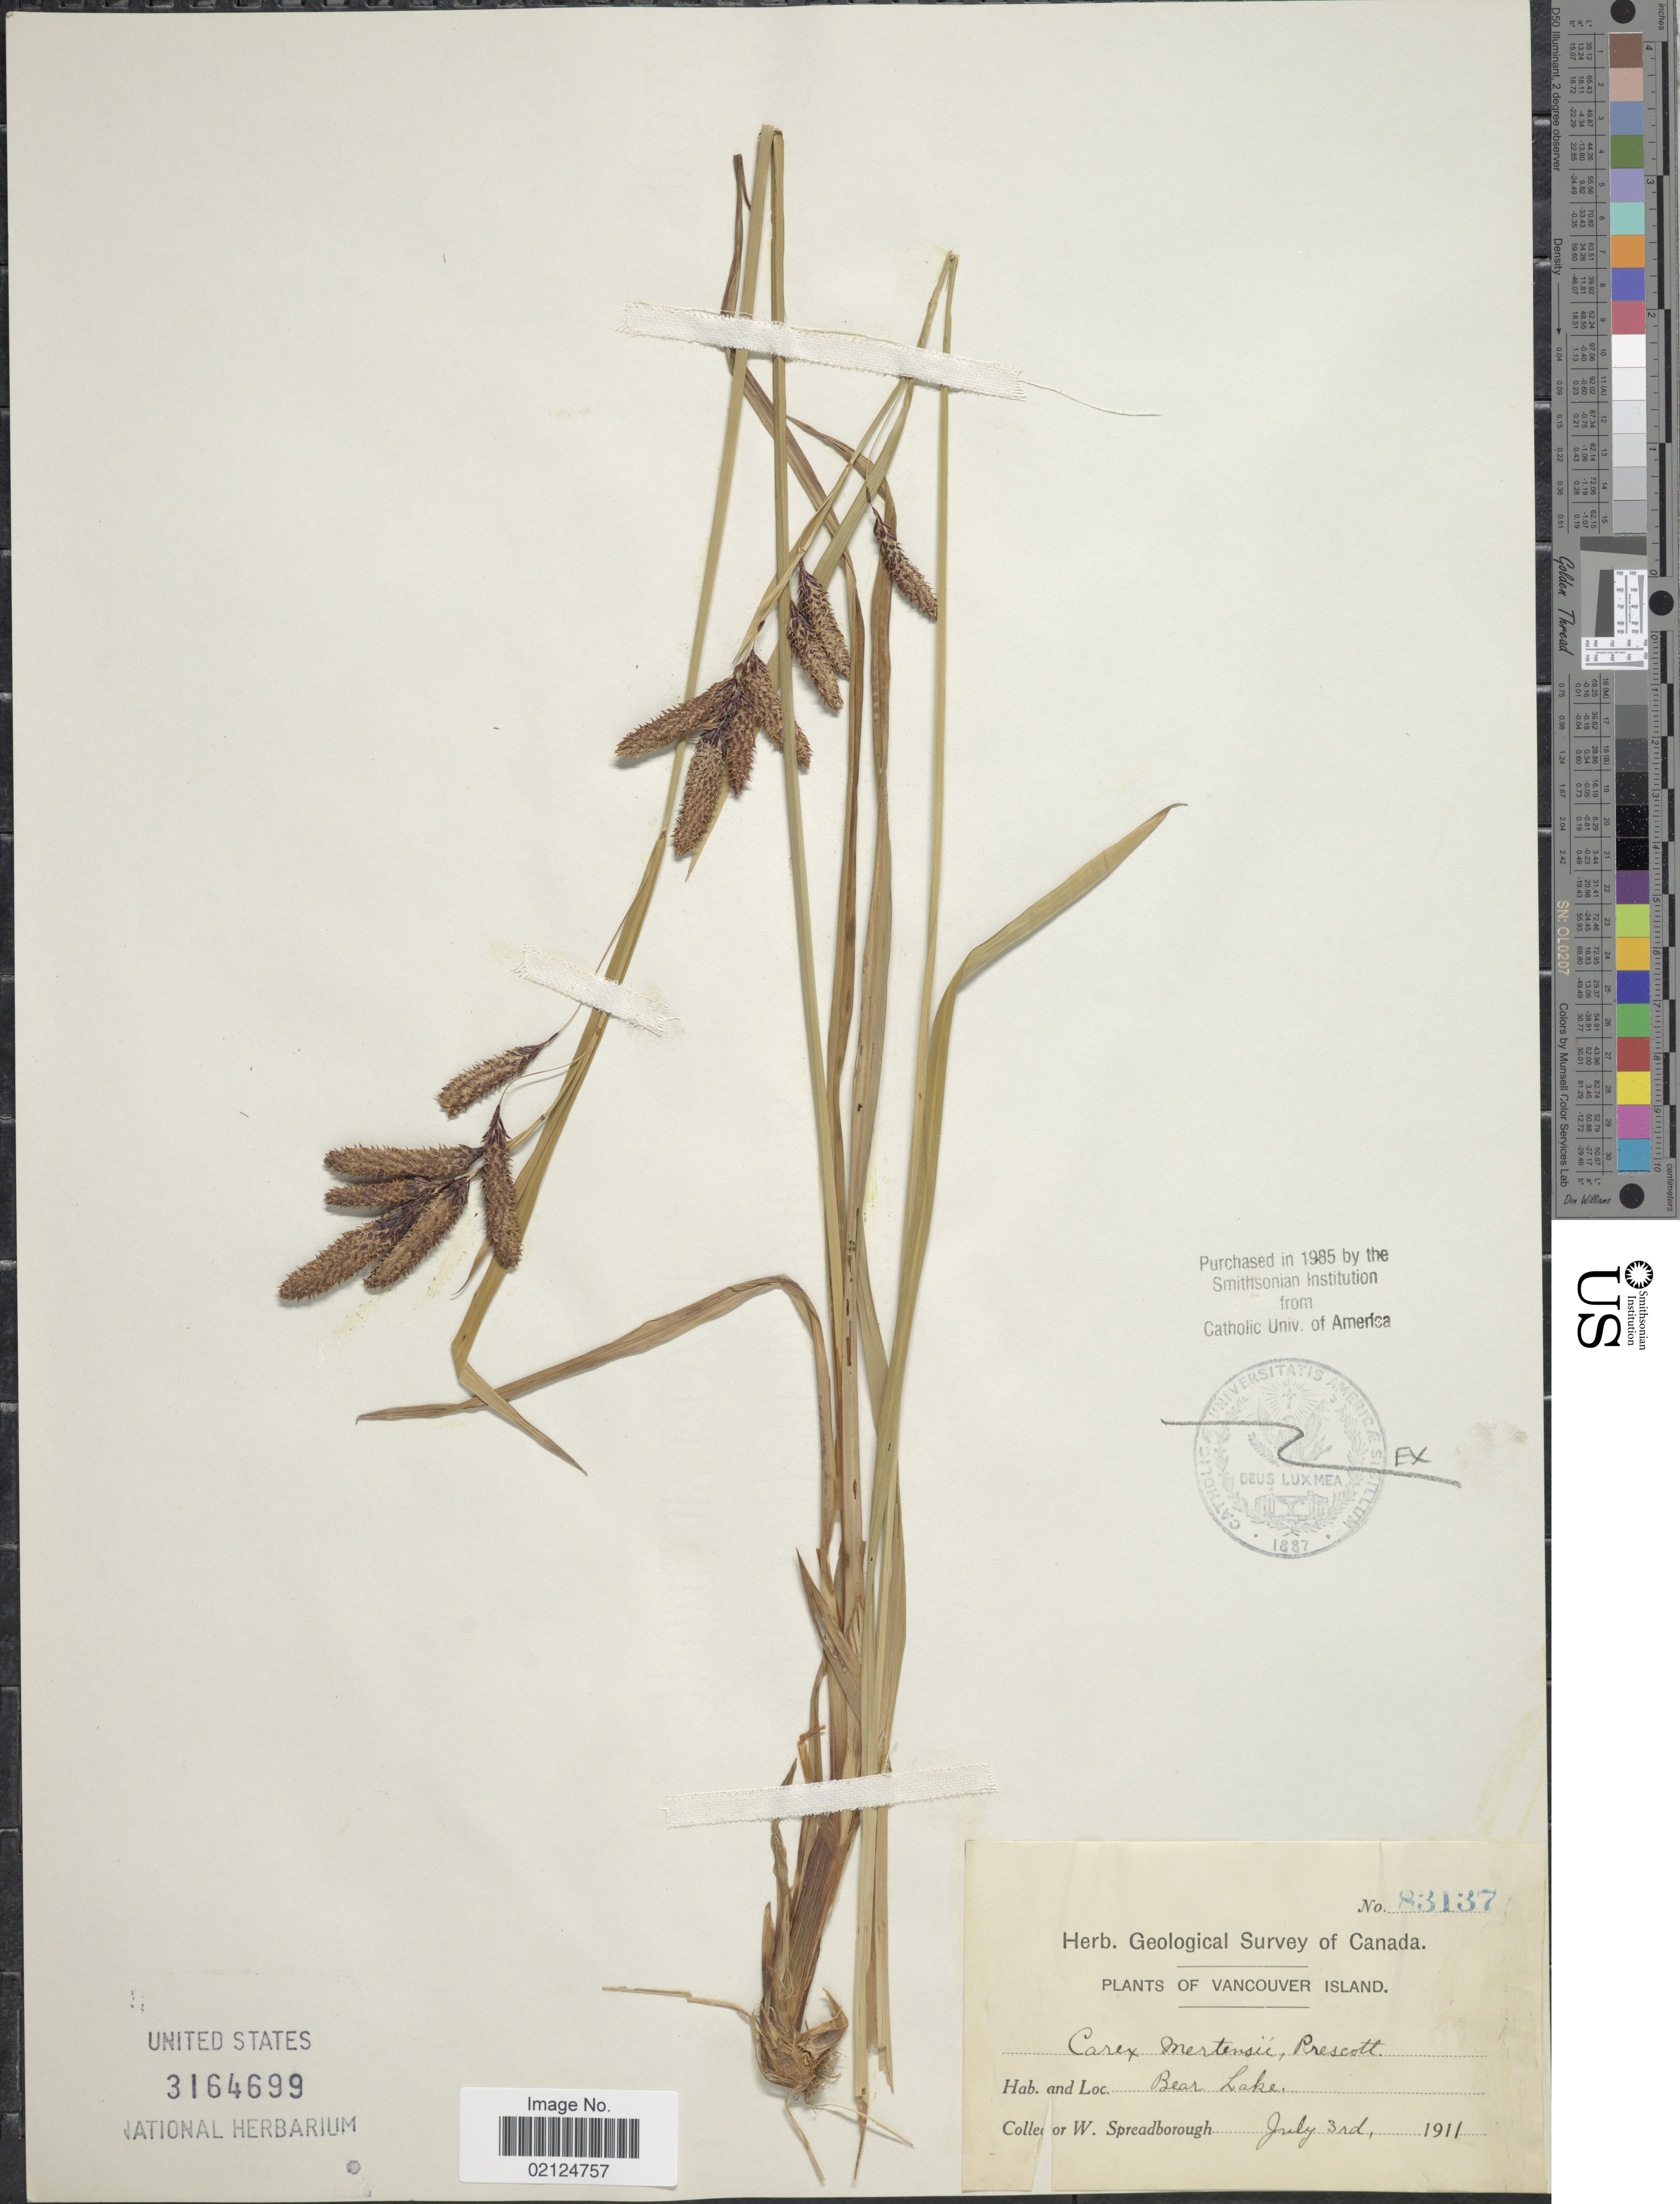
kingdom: Plantae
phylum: Tracheophyta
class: Liliopsida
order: Poales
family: Cyperaceae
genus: Carex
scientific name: Carex mertensii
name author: J.D. Prescott ex Bong.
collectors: W. Spreadborough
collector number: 83137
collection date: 1911-07-03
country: Canada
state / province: British Columbia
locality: Vancouver Island, Bear Lake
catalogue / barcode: US 3164699